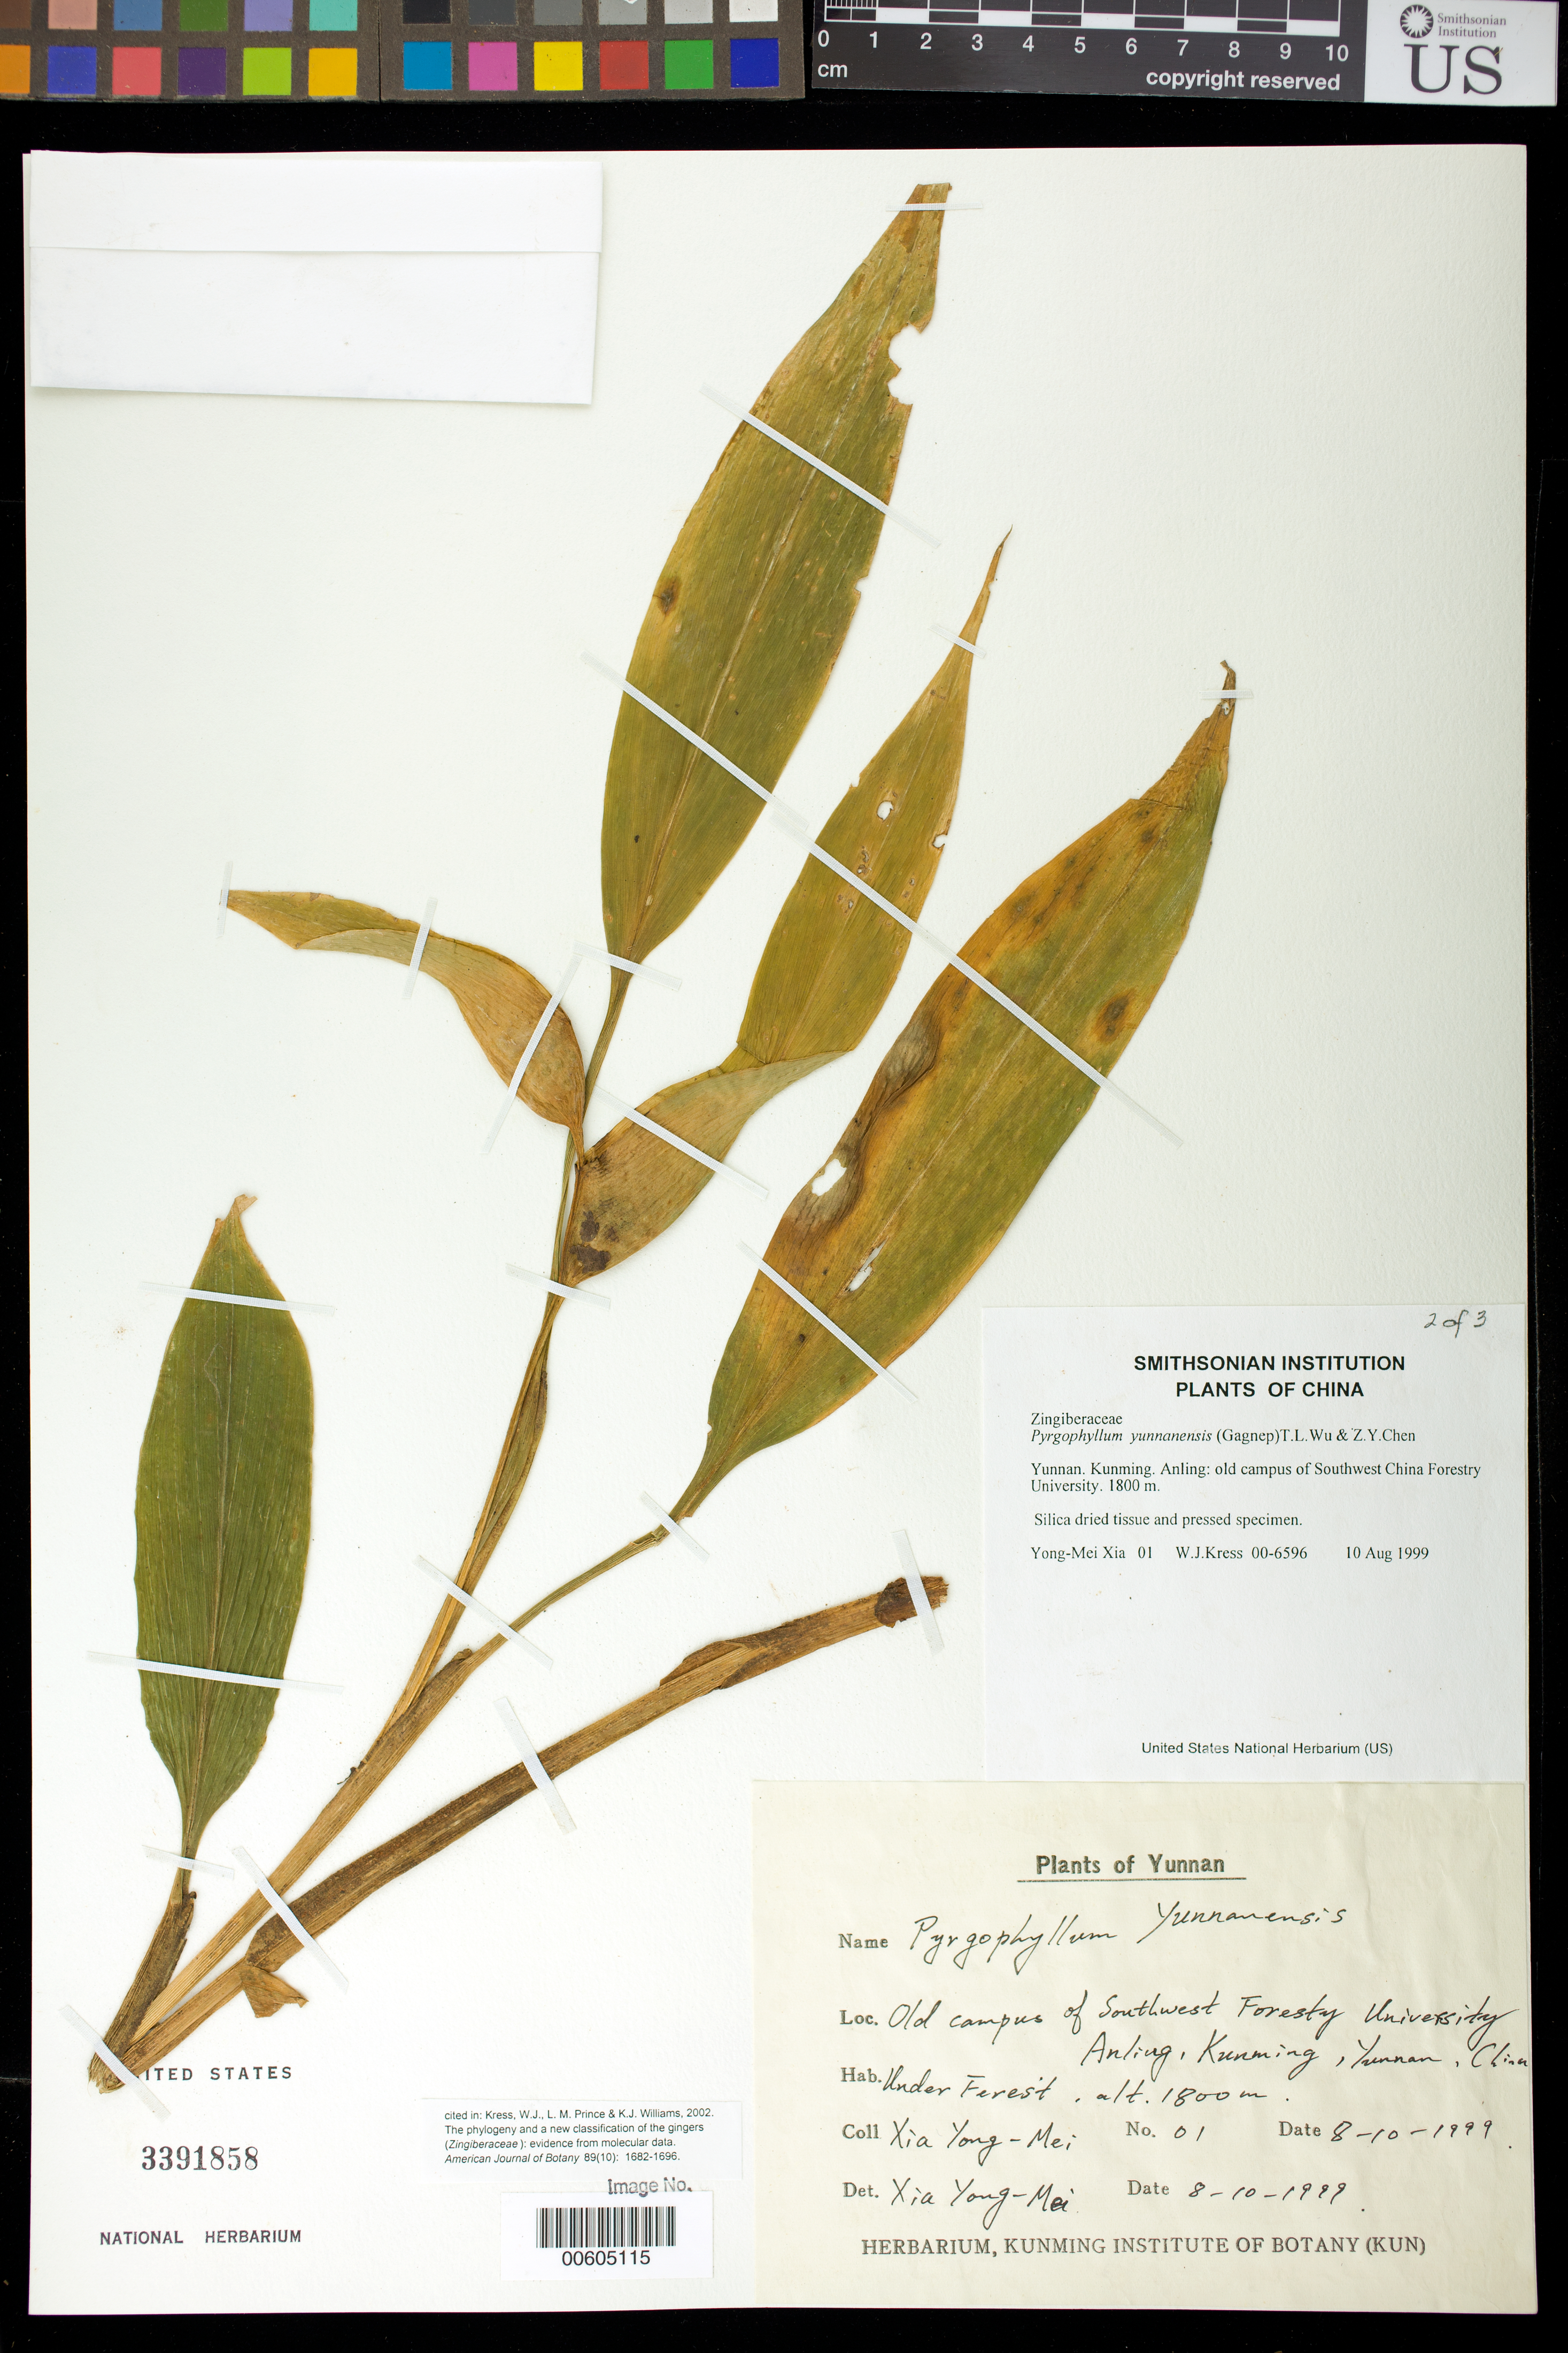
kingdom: Plantae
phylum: Tracheophyta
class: Liliopsida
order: Zingiberales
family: Zingiberaceae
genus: Pyrgophyllum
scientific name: Pyrgophyllum yunnanense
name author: (Gagnep.) T.L. Wu & Z.Y. Chen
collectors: Y. M. Xia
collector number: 01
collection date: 1999-08-10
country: China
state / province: Yunnan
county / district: Kunming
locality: Anling: old campus of Southwest China Forestry University.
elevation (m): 1800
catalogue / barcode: US 3391858